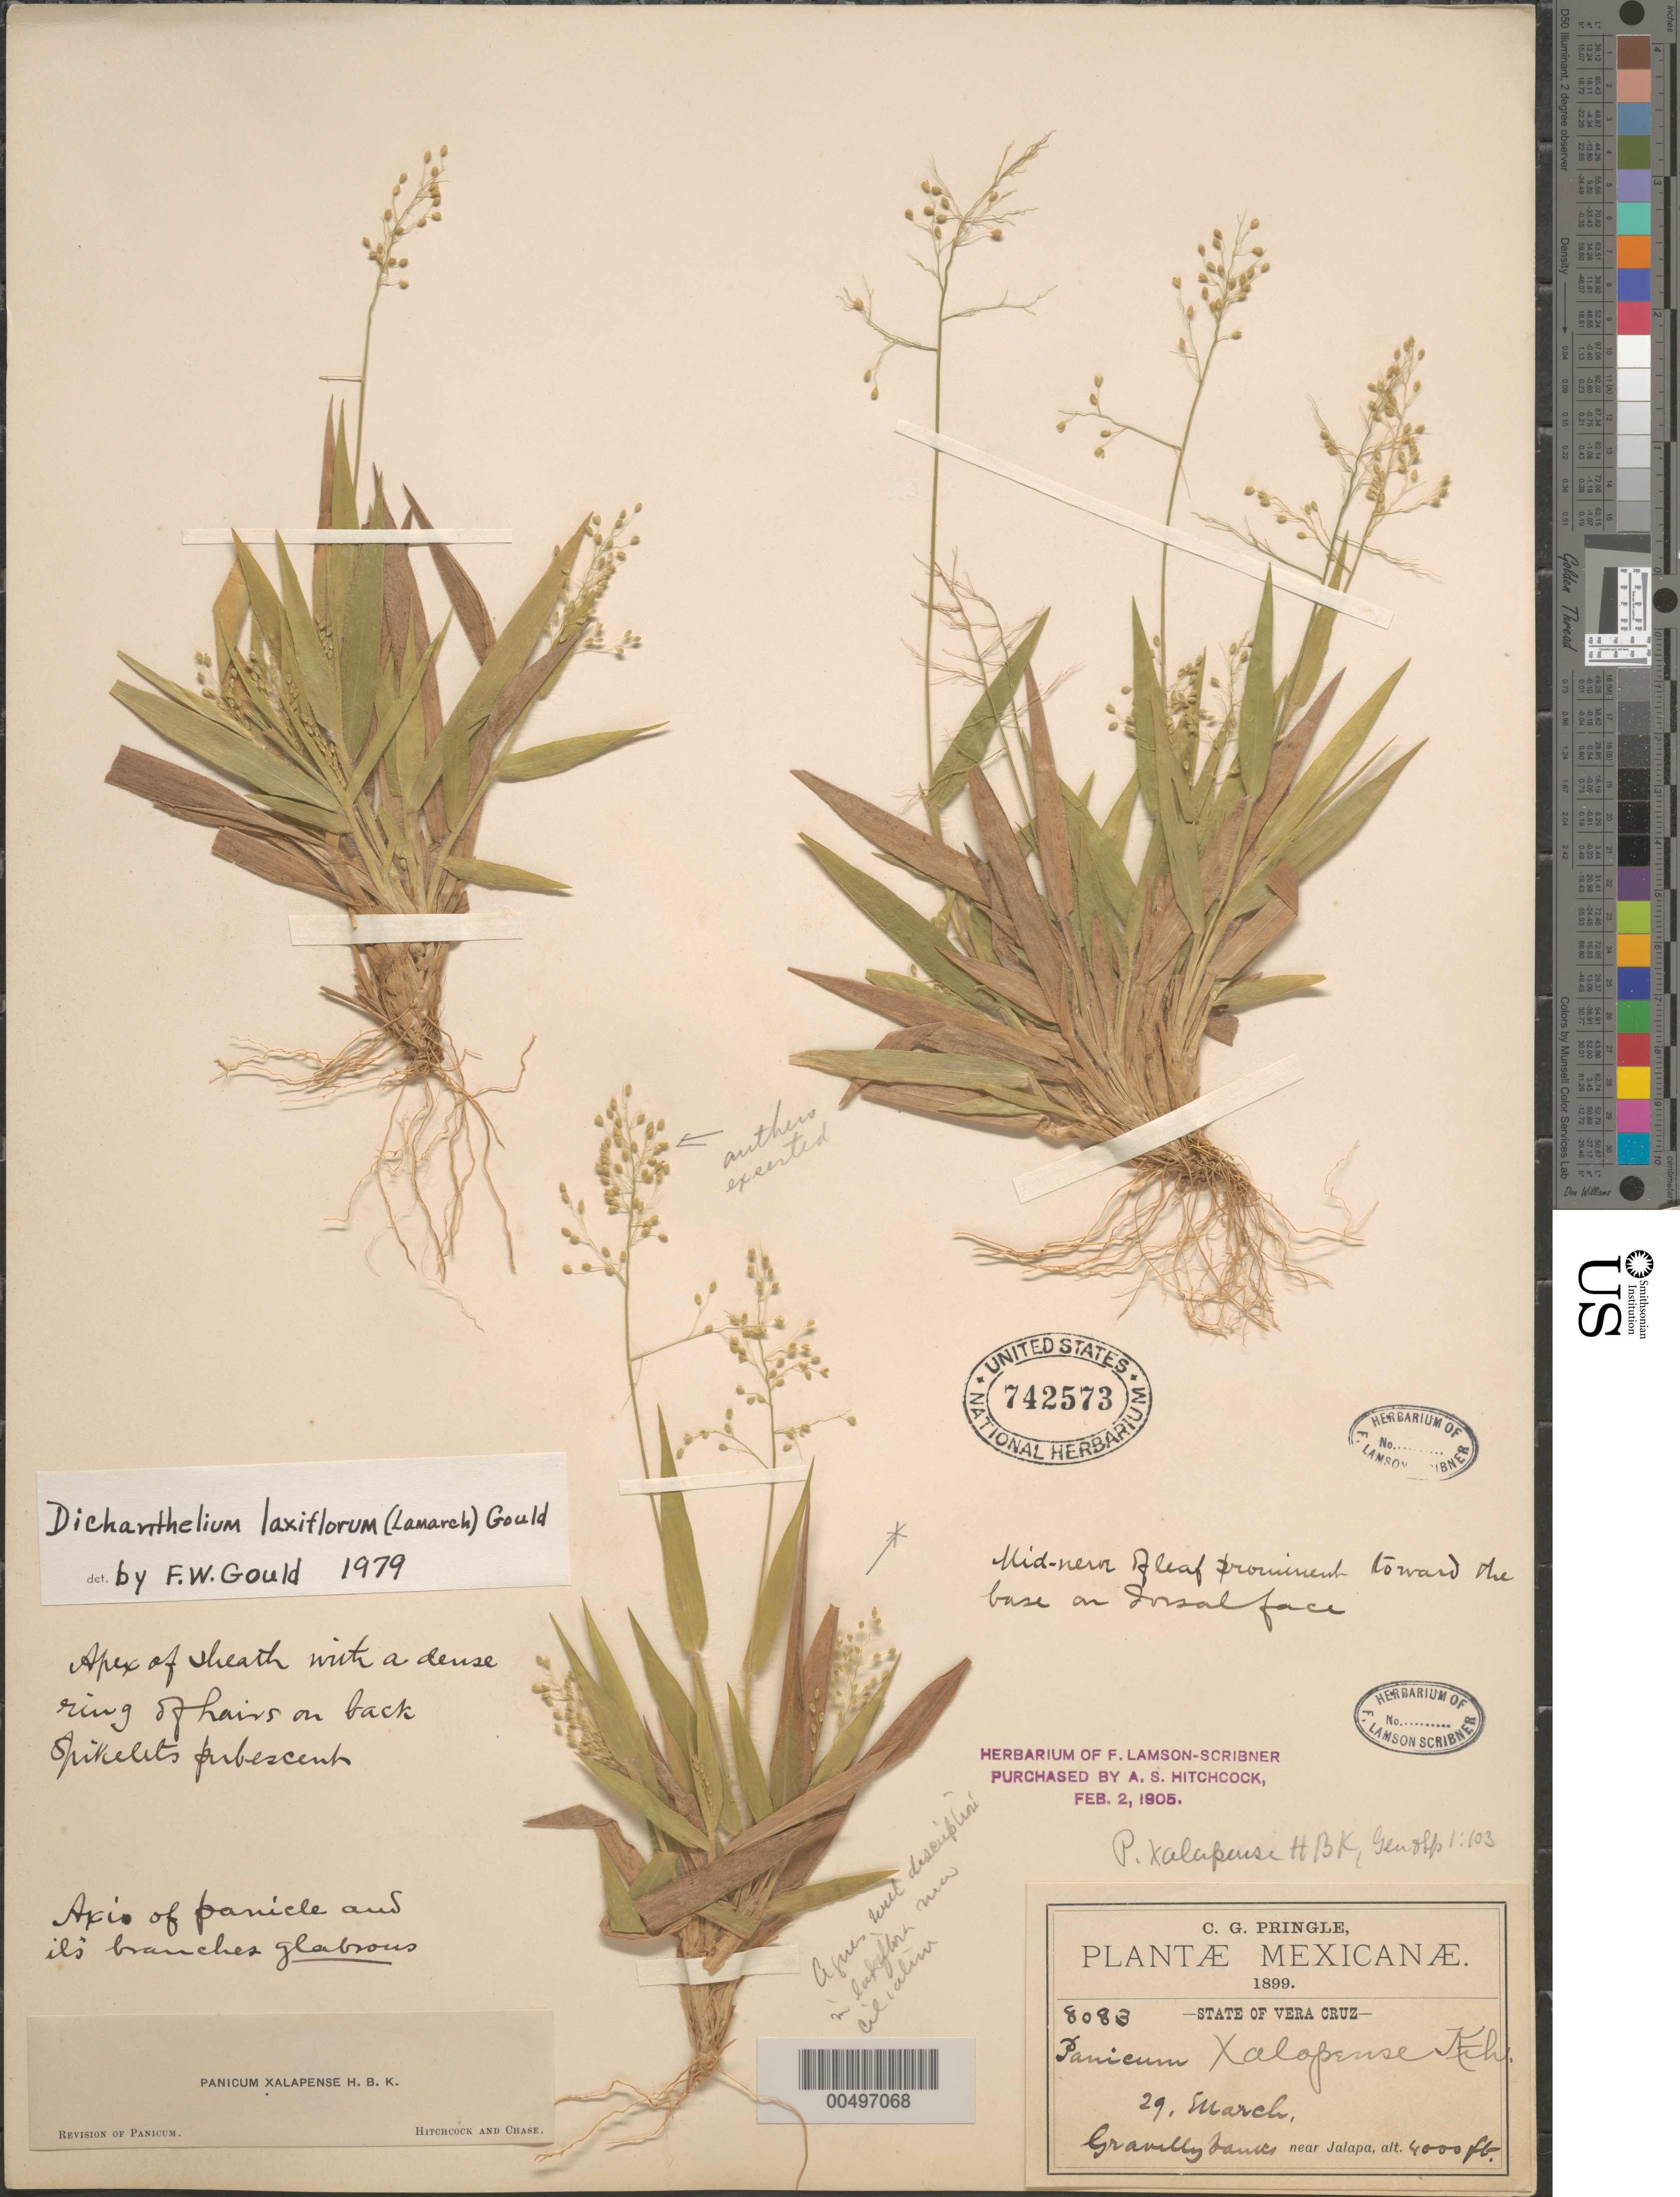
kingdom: Plantae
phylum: Tracheophyta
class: Liliopsida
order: Poales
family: Poaceae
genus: Dichanthelium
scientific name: Dichanthelium laxiflorum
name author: (Lam.) Gould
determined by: Gould, F. W.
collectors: C. G. Pringle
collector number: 8083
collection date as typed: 29 Mar 1899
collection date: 1899-03-29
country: Mexico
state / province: Veracruz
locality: Near Jalapa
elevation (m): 1219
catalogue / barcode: US 742573